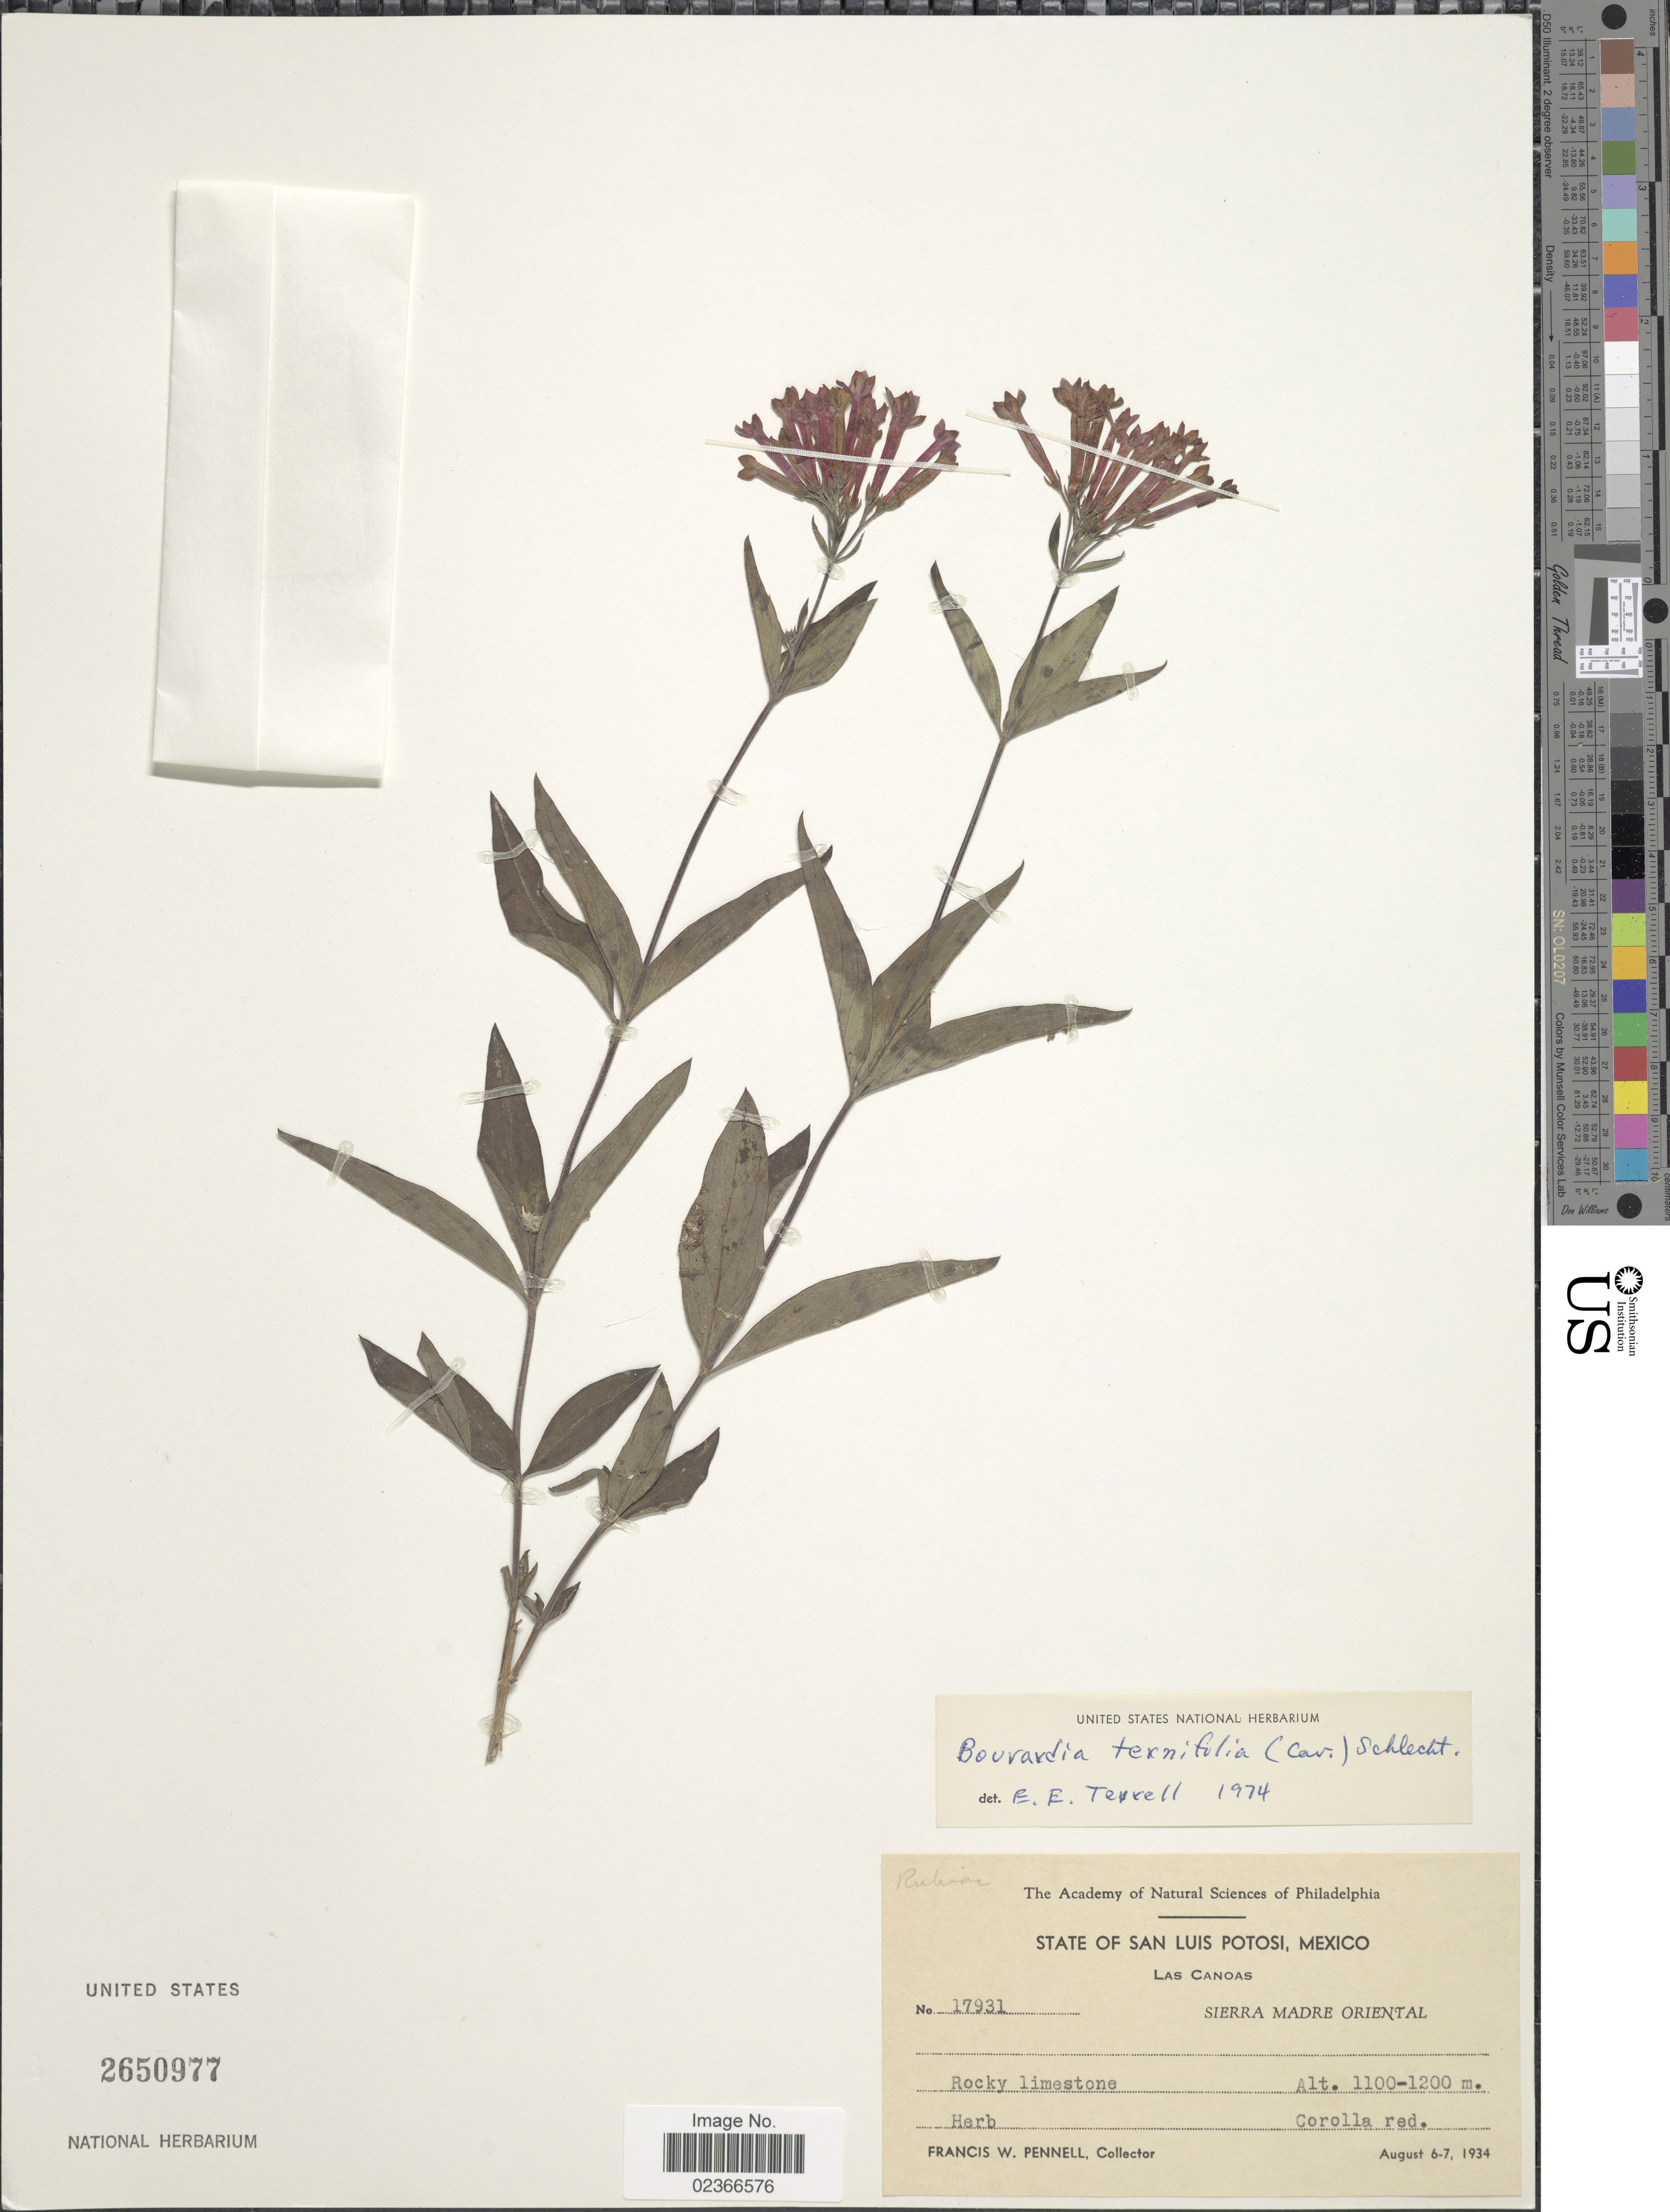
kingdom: Plantae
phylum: Tracheophyta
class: Magnoliopsida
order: Gentianales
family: Rubiaceae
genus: Bouvardia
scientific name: Bouvardia ternifolia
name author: (Cav.) Schltdl.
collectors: F. W. Pennell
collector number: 17931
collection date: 1934-08-06/1934-08-07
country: Mexico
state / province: San Luis Potosí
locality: Lan Canoas. Sierra Madre Oriental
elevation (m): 1100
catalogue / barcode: US 2650977